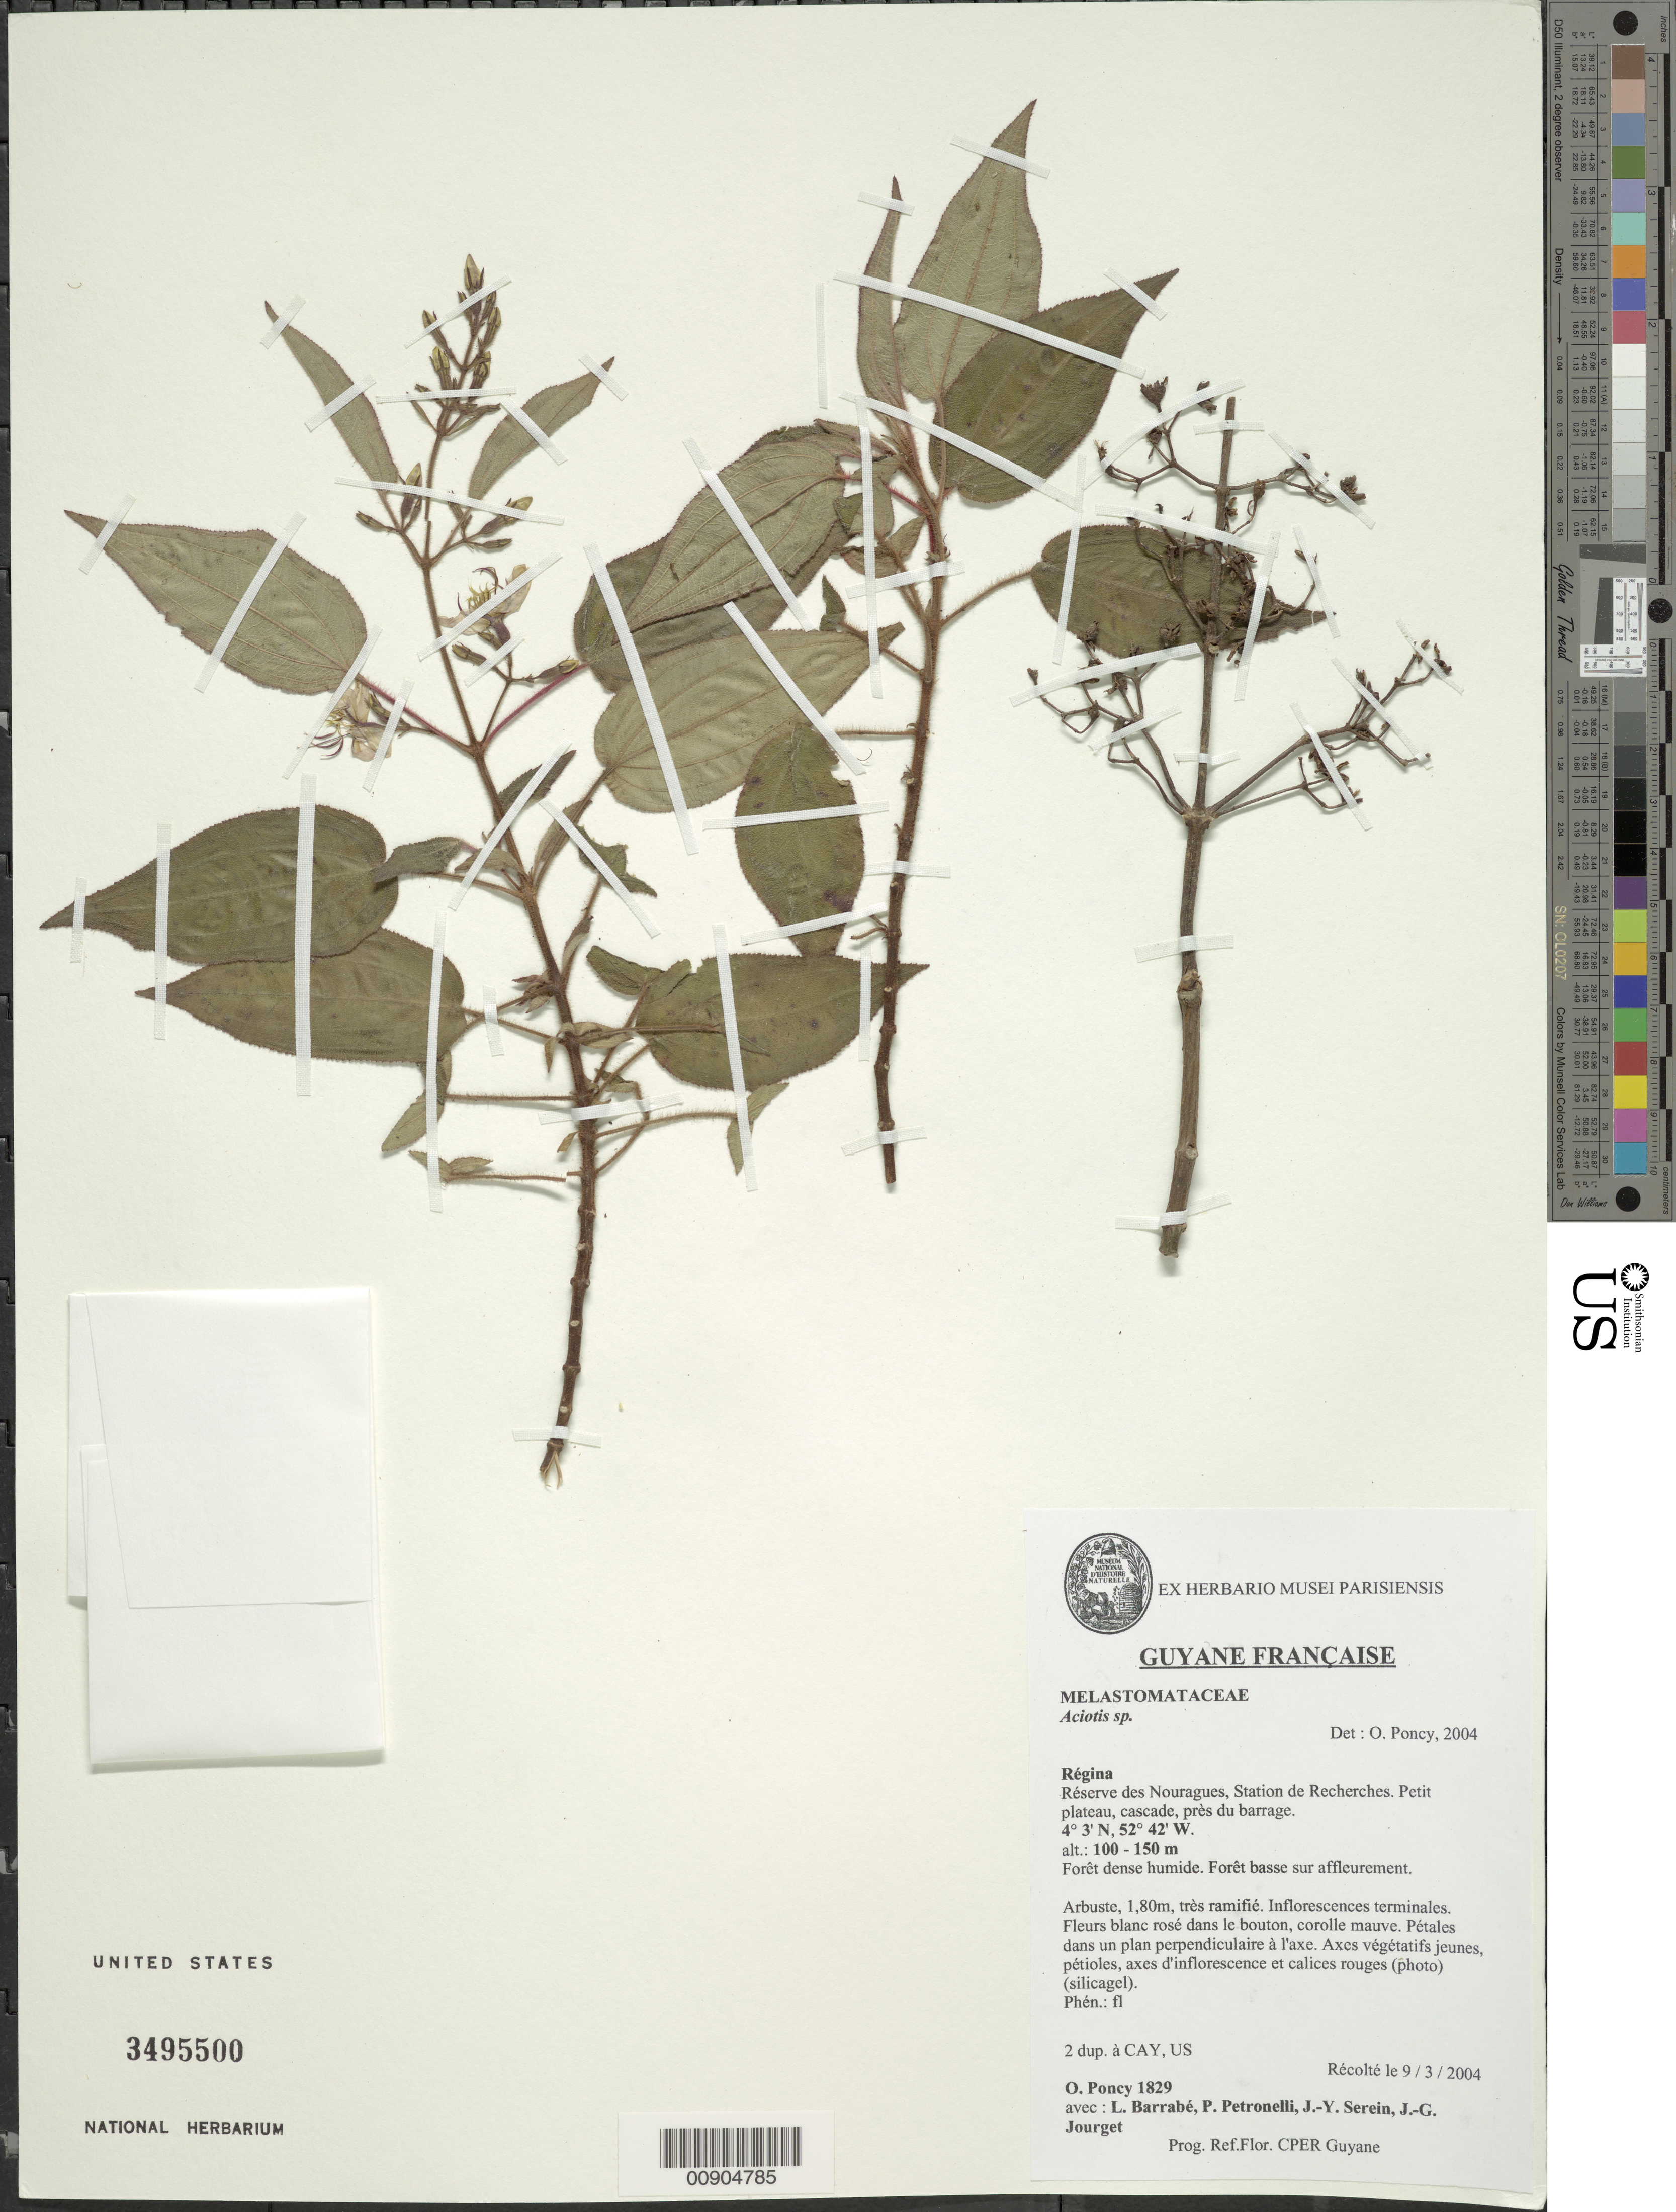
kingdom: Plantae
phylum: Tracheophyta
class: Magnoliopsida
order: Myrtales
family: Melastomataceae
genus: Ernestia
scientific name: Ernestia granvillei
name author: Wurdack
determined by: Nunes da Silva, Diego, (RB), Jardim Botanico do Rio de Janeiro - Herbario (BRAZIL)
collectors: O. Poncy, L. Barrabé, P. Petronelli, J. Serein & J. Jourget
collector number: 1829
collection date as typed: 9-Mar-04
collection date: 2004-03-09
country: French Guiana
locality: Régina, Réserve des Nouragues, Station de Recherches. Petit plateau, cascade, près du barrage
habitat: Forêt dense humide, forêt basse sur affleurement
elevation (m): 100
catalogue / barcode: US 3495500